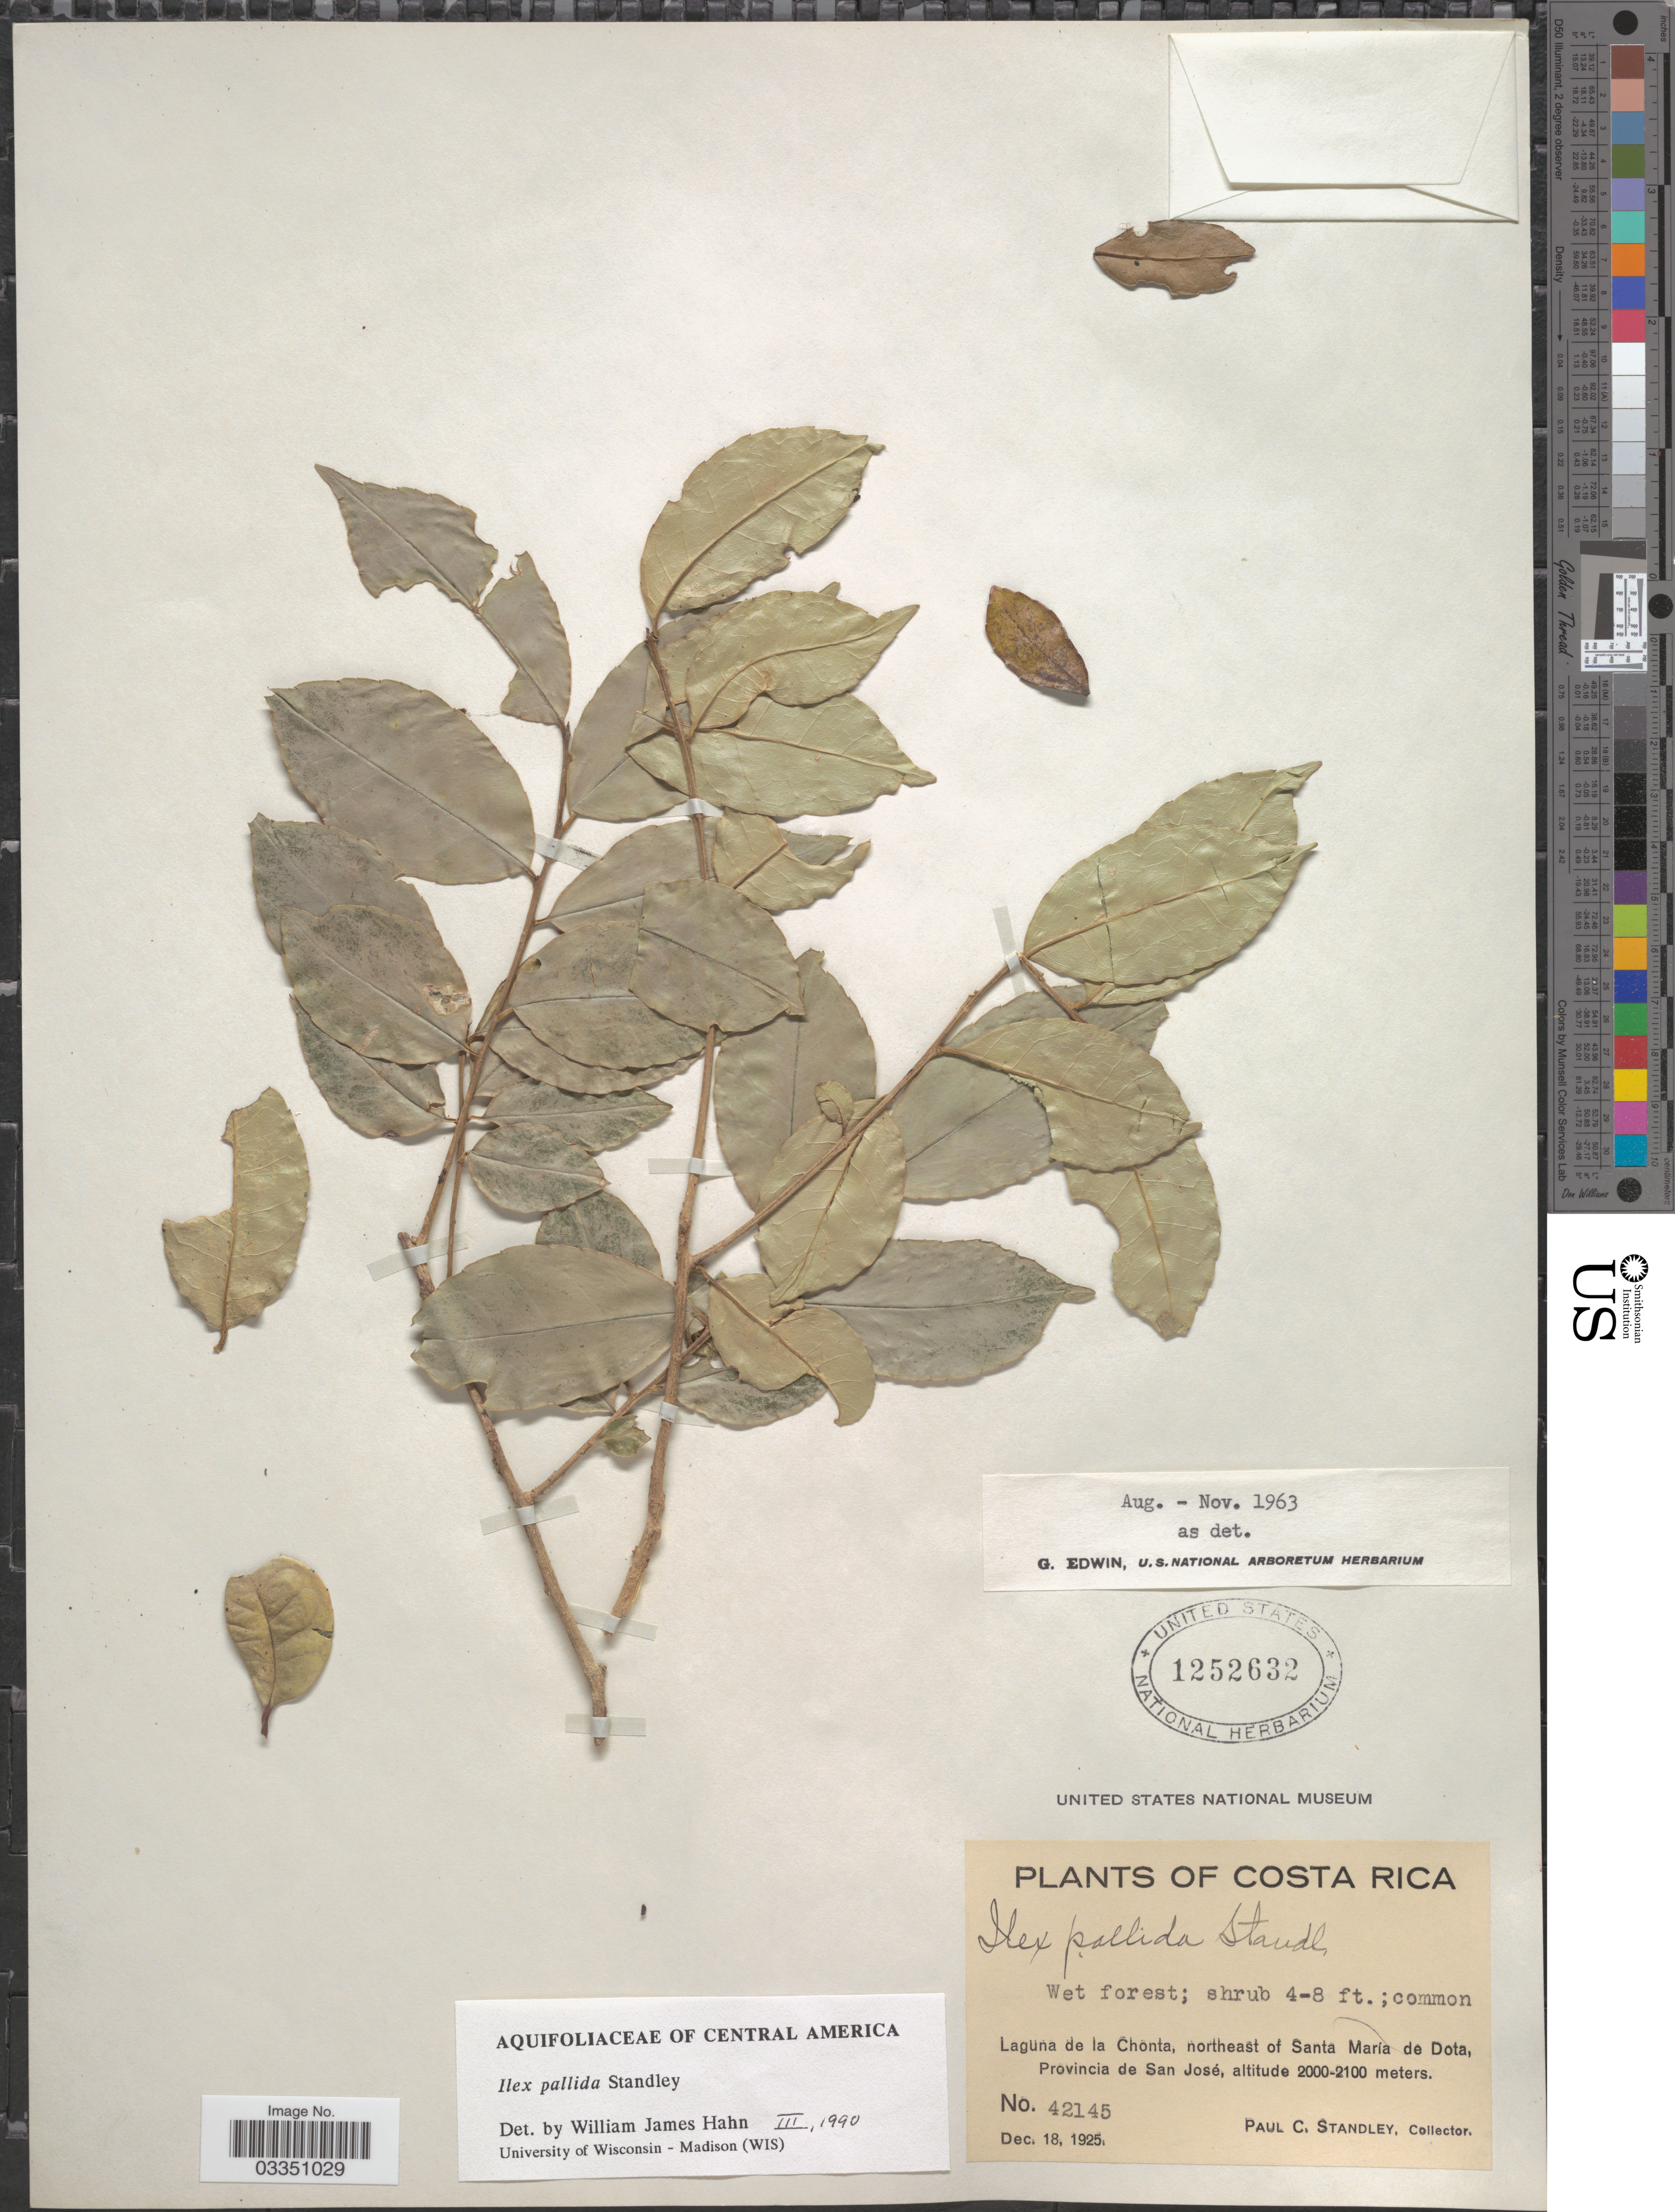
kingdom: Plantae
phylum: Tracheophyta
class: Magnoliopsida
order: Aquifoliales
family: Aquifoliaceae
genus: Ilex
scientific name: Ilex pallida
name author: Standl.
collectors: P. C. Standley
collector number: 42145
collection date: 1925-12-18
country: Costa Rica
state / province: San José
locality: Laguna de la Chonta, northeast of Santa María de Dota.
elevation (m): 2000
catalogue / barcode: US 1252632